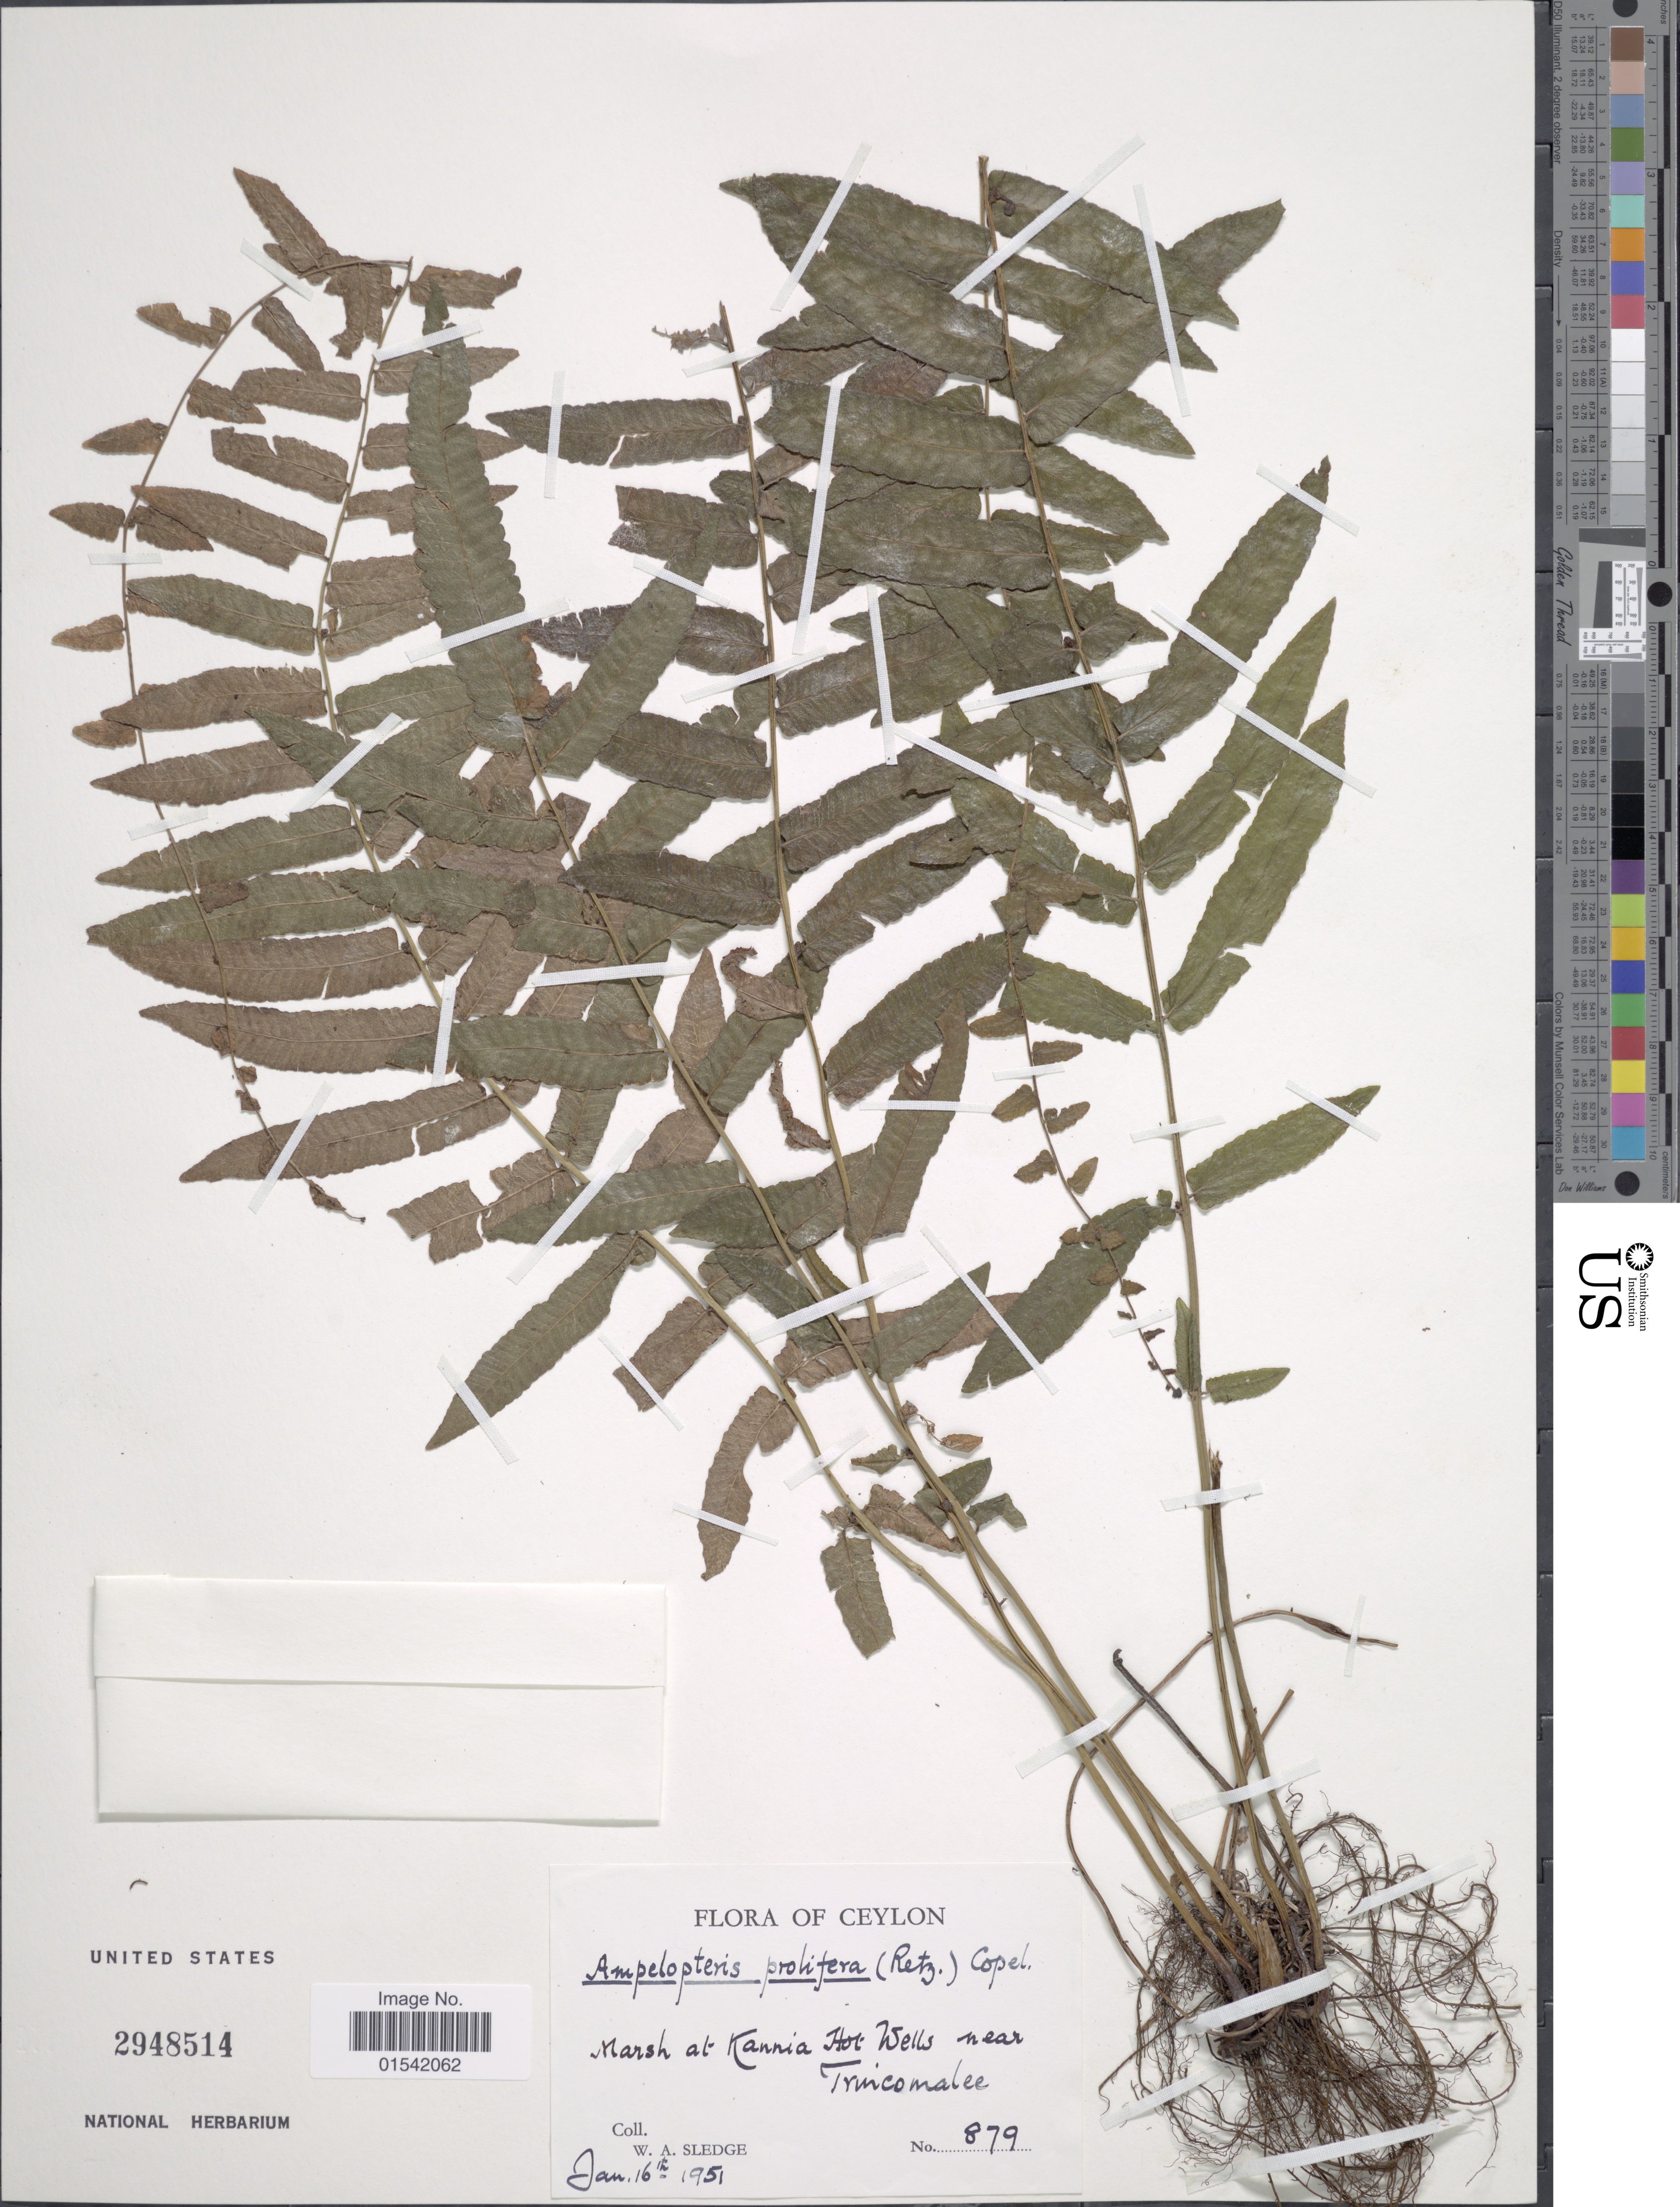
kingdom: Plantae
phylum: Tracheophyta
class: Polypodiopsida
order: Polypodiales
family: Thelypteridaceae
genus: Ampelopteris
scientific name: Ampelopteris prolifera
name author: (Retz.) Copel.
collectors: W. A. Sledge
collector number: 879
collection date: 1951-01-16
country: Sri Lanka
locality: Marsh at Kannia Hot Wells near Trincomalee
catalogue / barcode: US 2948514